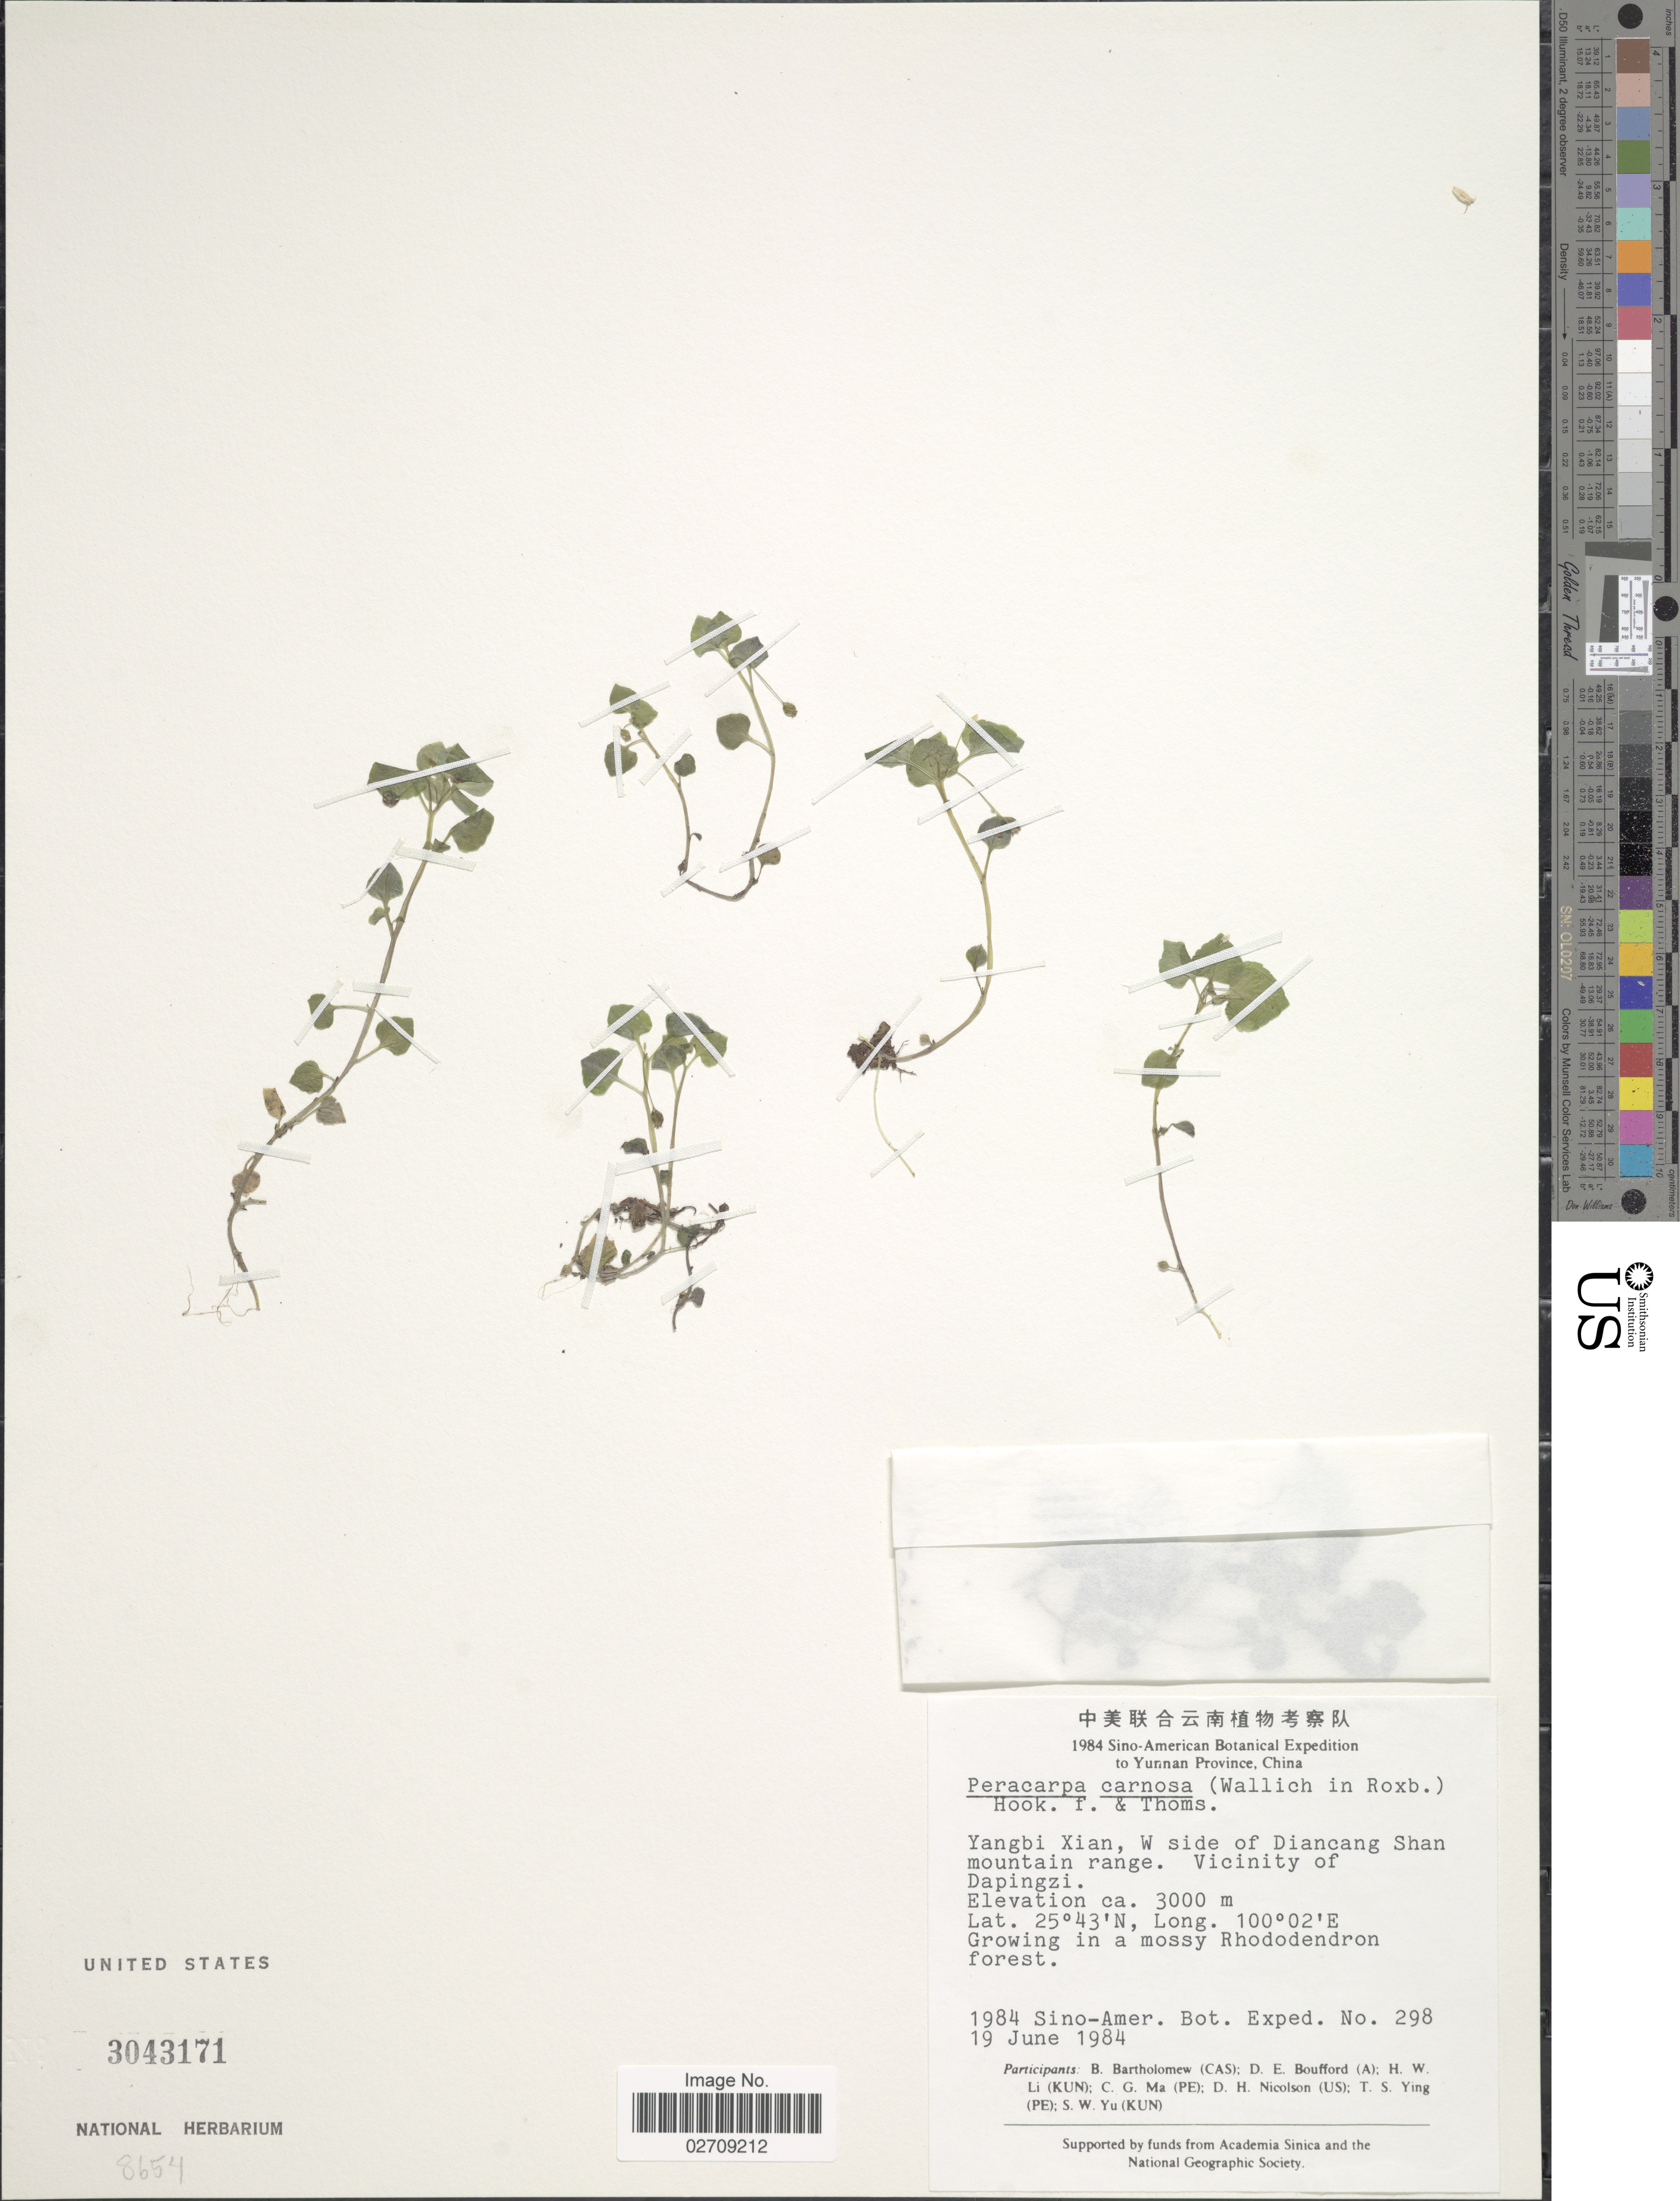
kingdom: Plantae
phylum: Tracheophyta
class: Magnoliopsida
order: Asterales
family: Campanulaceae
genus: Peracarpa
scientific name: Peracarpa carnosa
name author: Hook. f. & Thomson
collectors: Sino-Amer. Bot. Exped. 1984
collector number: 298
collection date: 1984-06-19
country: China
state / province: Yunnan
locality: Yangbi Xian, W side of Diancang Shan mountain range. Vicinity of Dapingzi.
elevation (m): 3000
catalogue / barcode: US 3043171